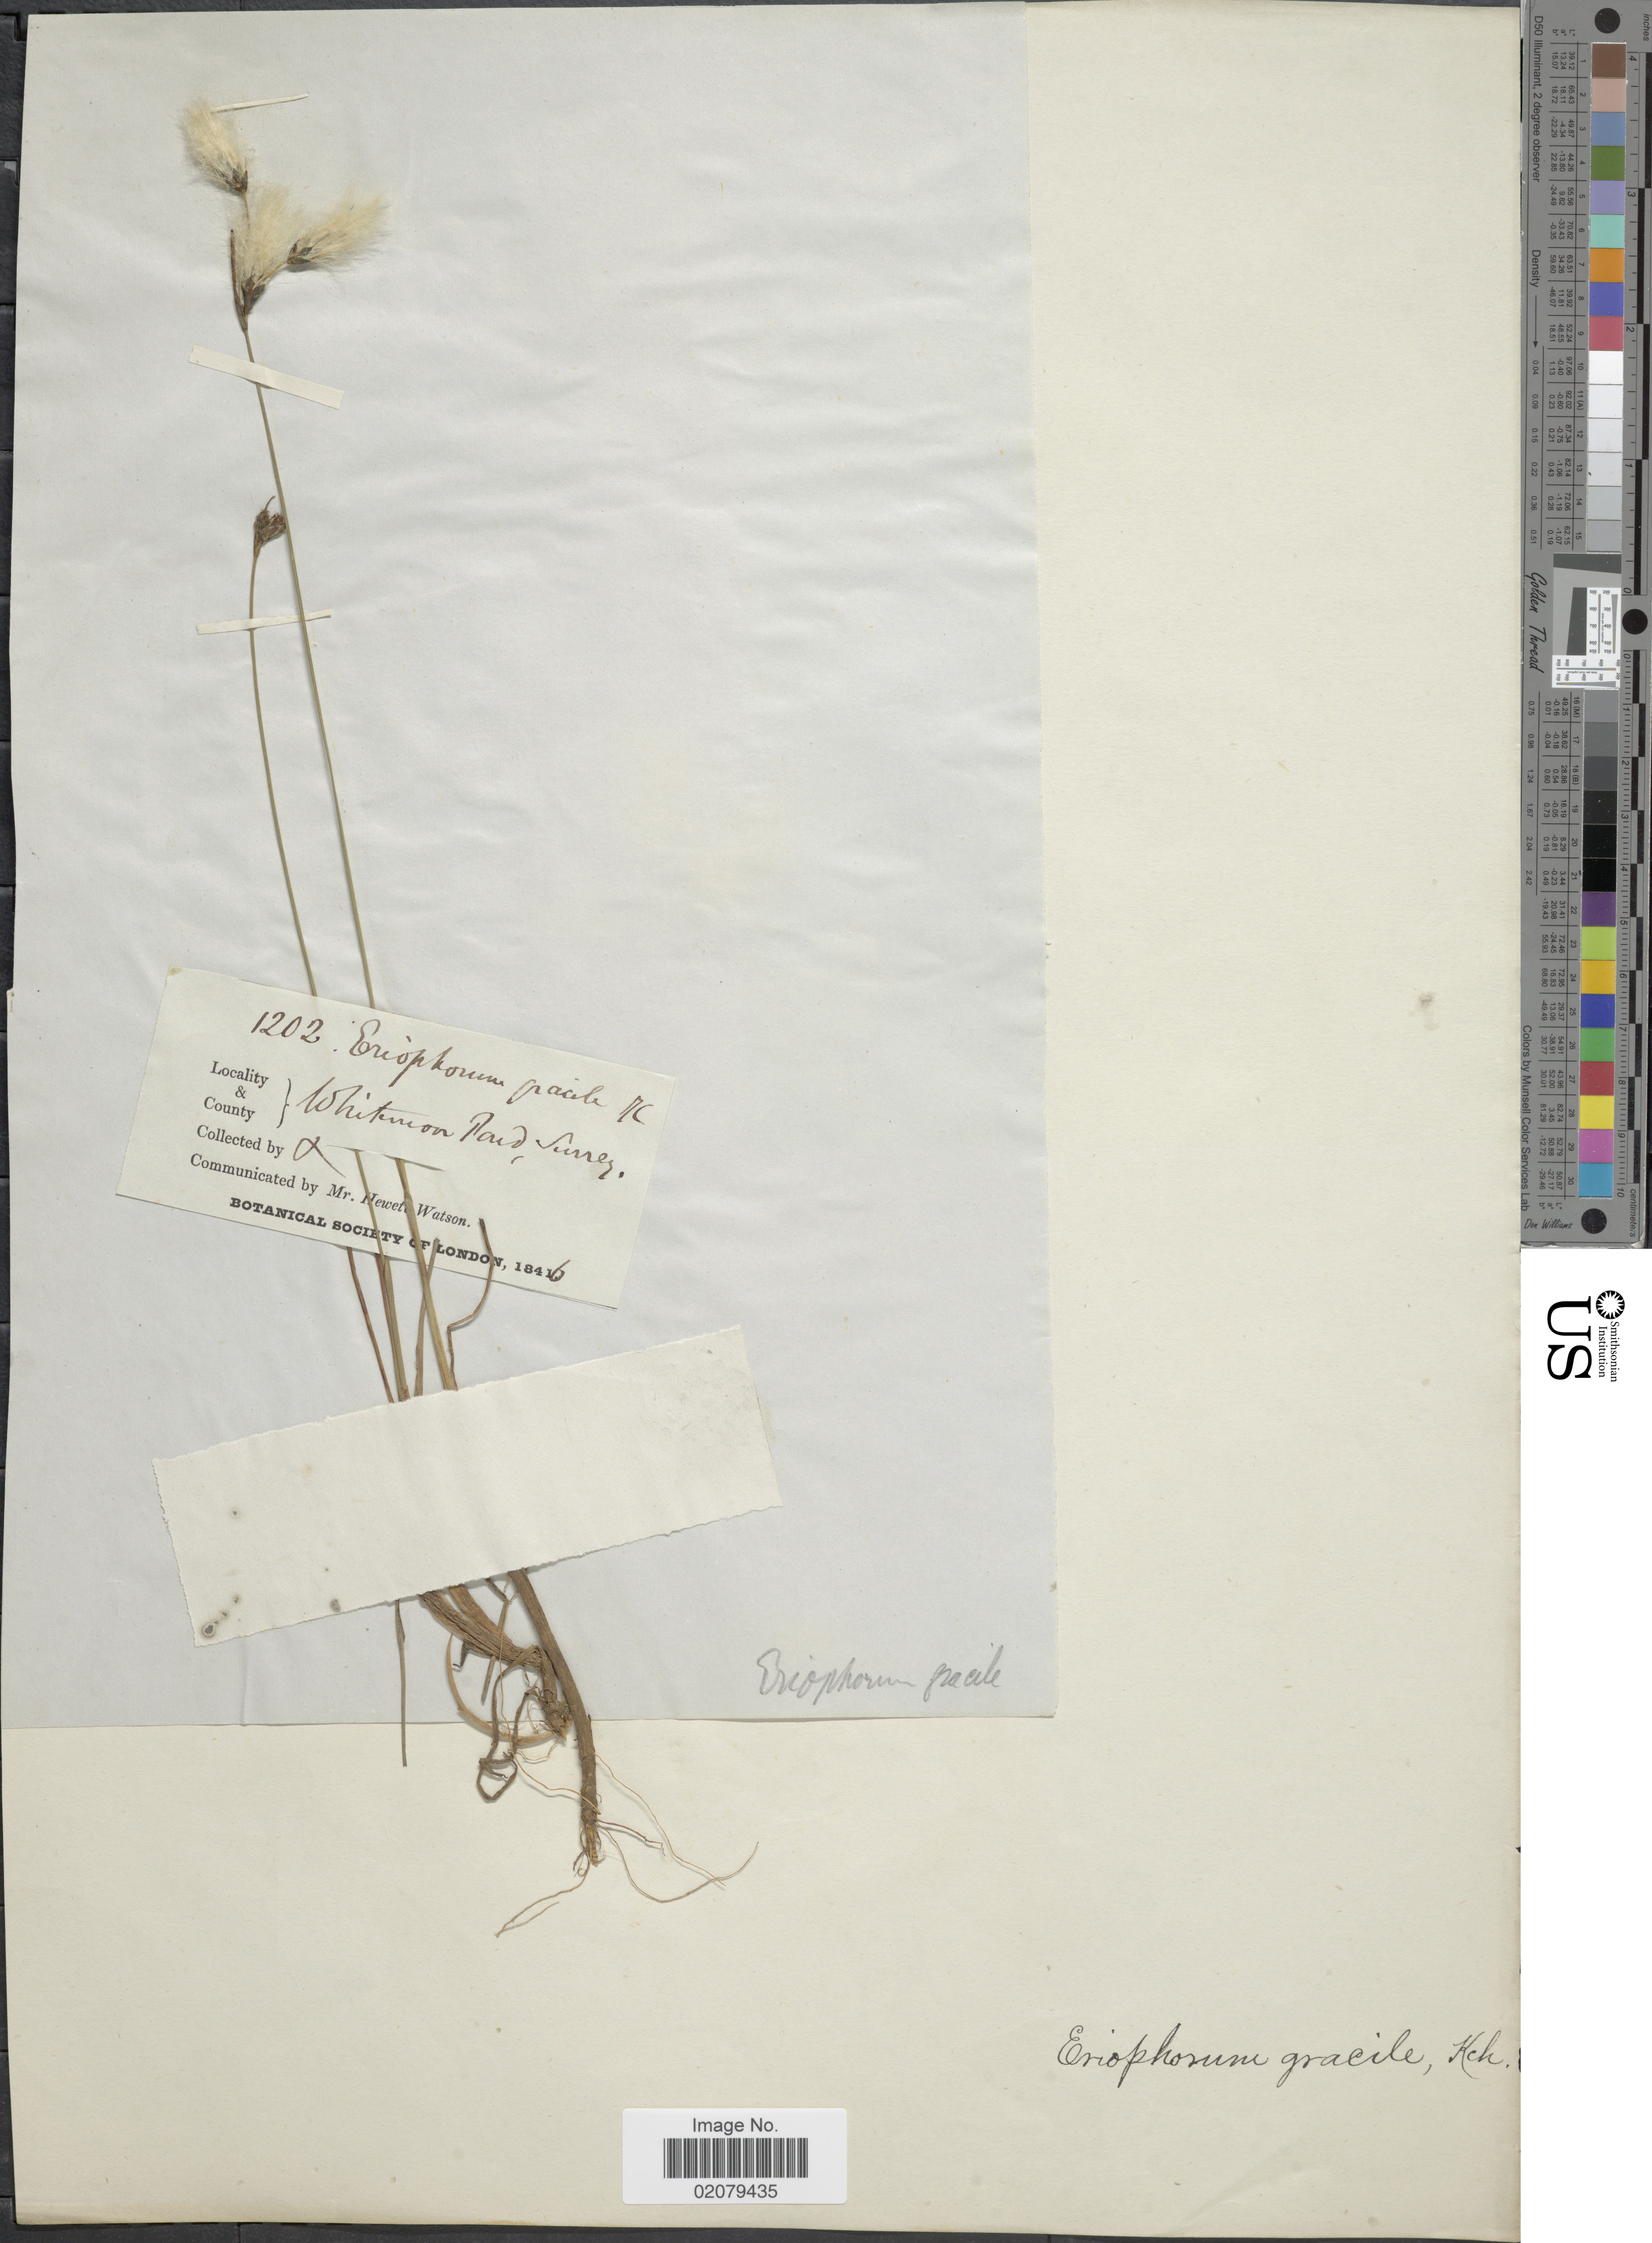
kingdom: Plantae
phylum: Tracheophyta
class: Liliopsida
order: Poales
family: Cyperaceae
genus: Eriophorum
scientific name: Eriophorum gracile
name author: W.D.J. Koch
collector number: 1202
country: United Kingdom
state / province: England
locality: Whitemon Park, Surrey